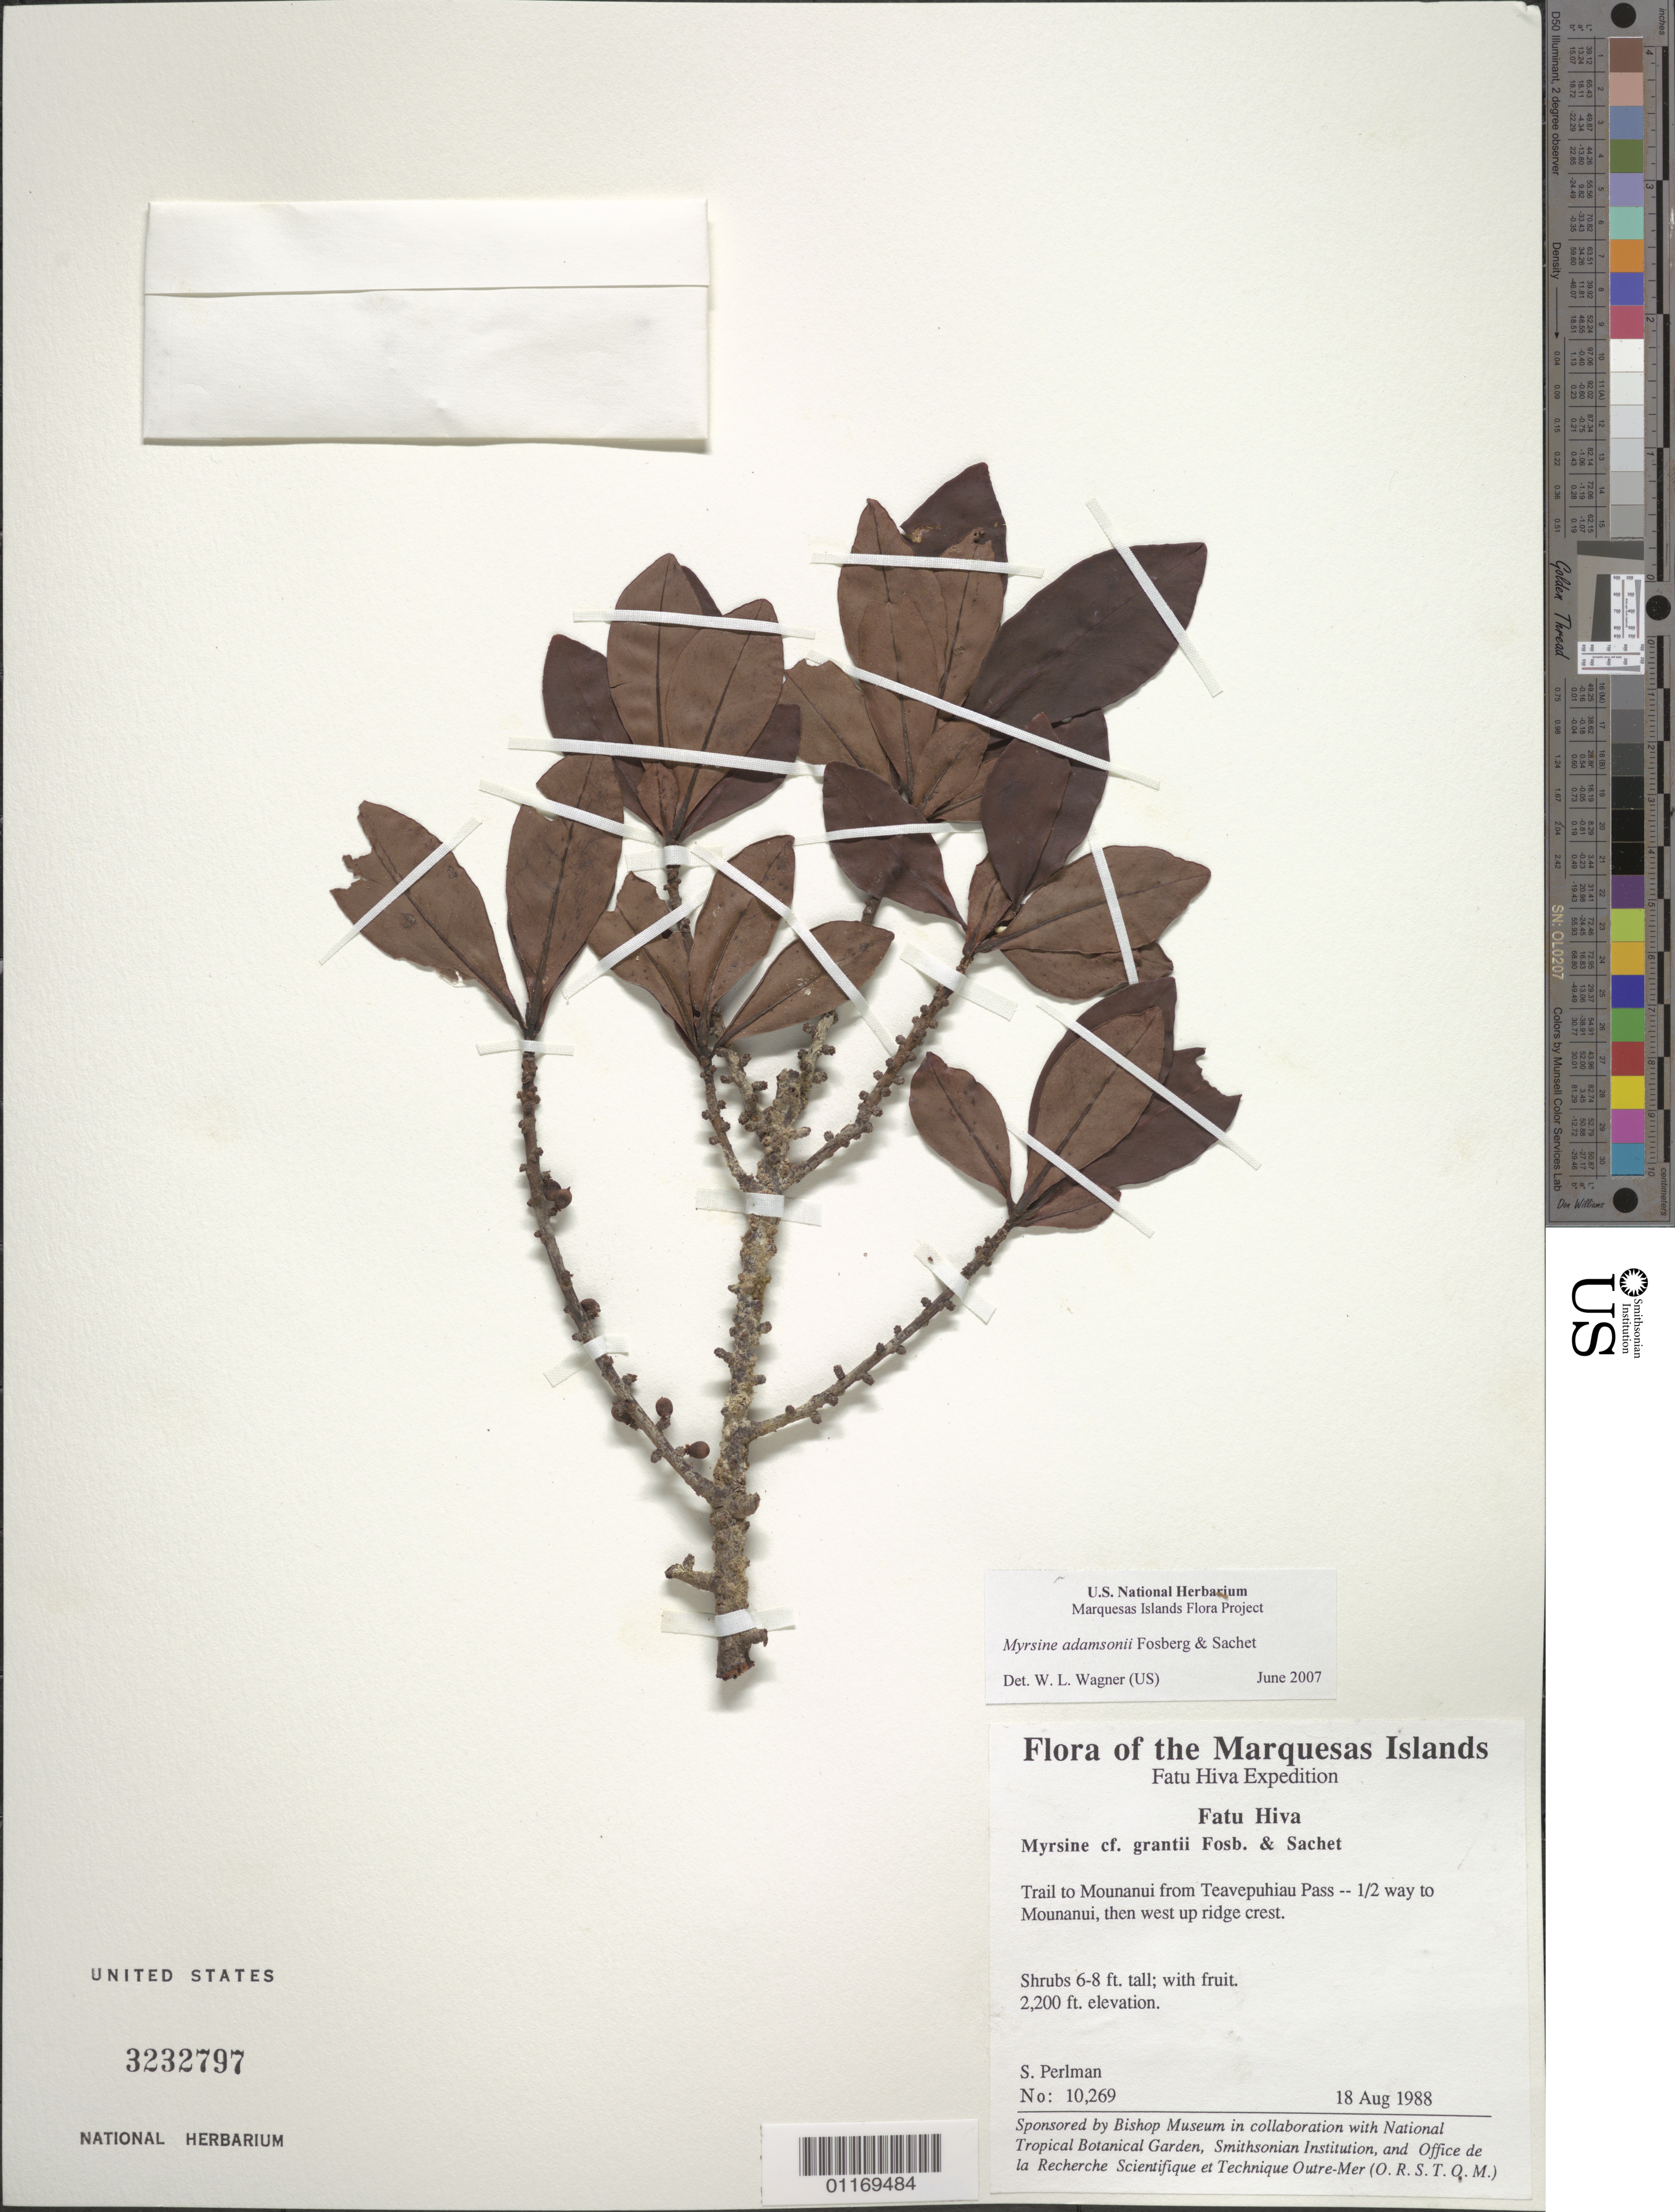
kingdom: Plantae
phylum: Tracheophyta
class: Magnoliopsida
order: Ericales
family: Primulaceae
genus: Myrsine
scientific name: Myrsine adamsonii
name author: Fosberg & Sachet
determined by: Wagner, W. L., (BOT), Smithsonian Institution - National Museum of Natural History (UNITED STATES)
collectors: S. P. Perlman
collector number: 10269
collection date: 1988-08-18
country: French Polynesia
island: Fatu Hiva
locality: Trail to Mounanui from Teavapuhiau Pass, halfway to Mounanui, then W up ridge crest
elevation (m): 671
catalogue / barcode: US 3232797